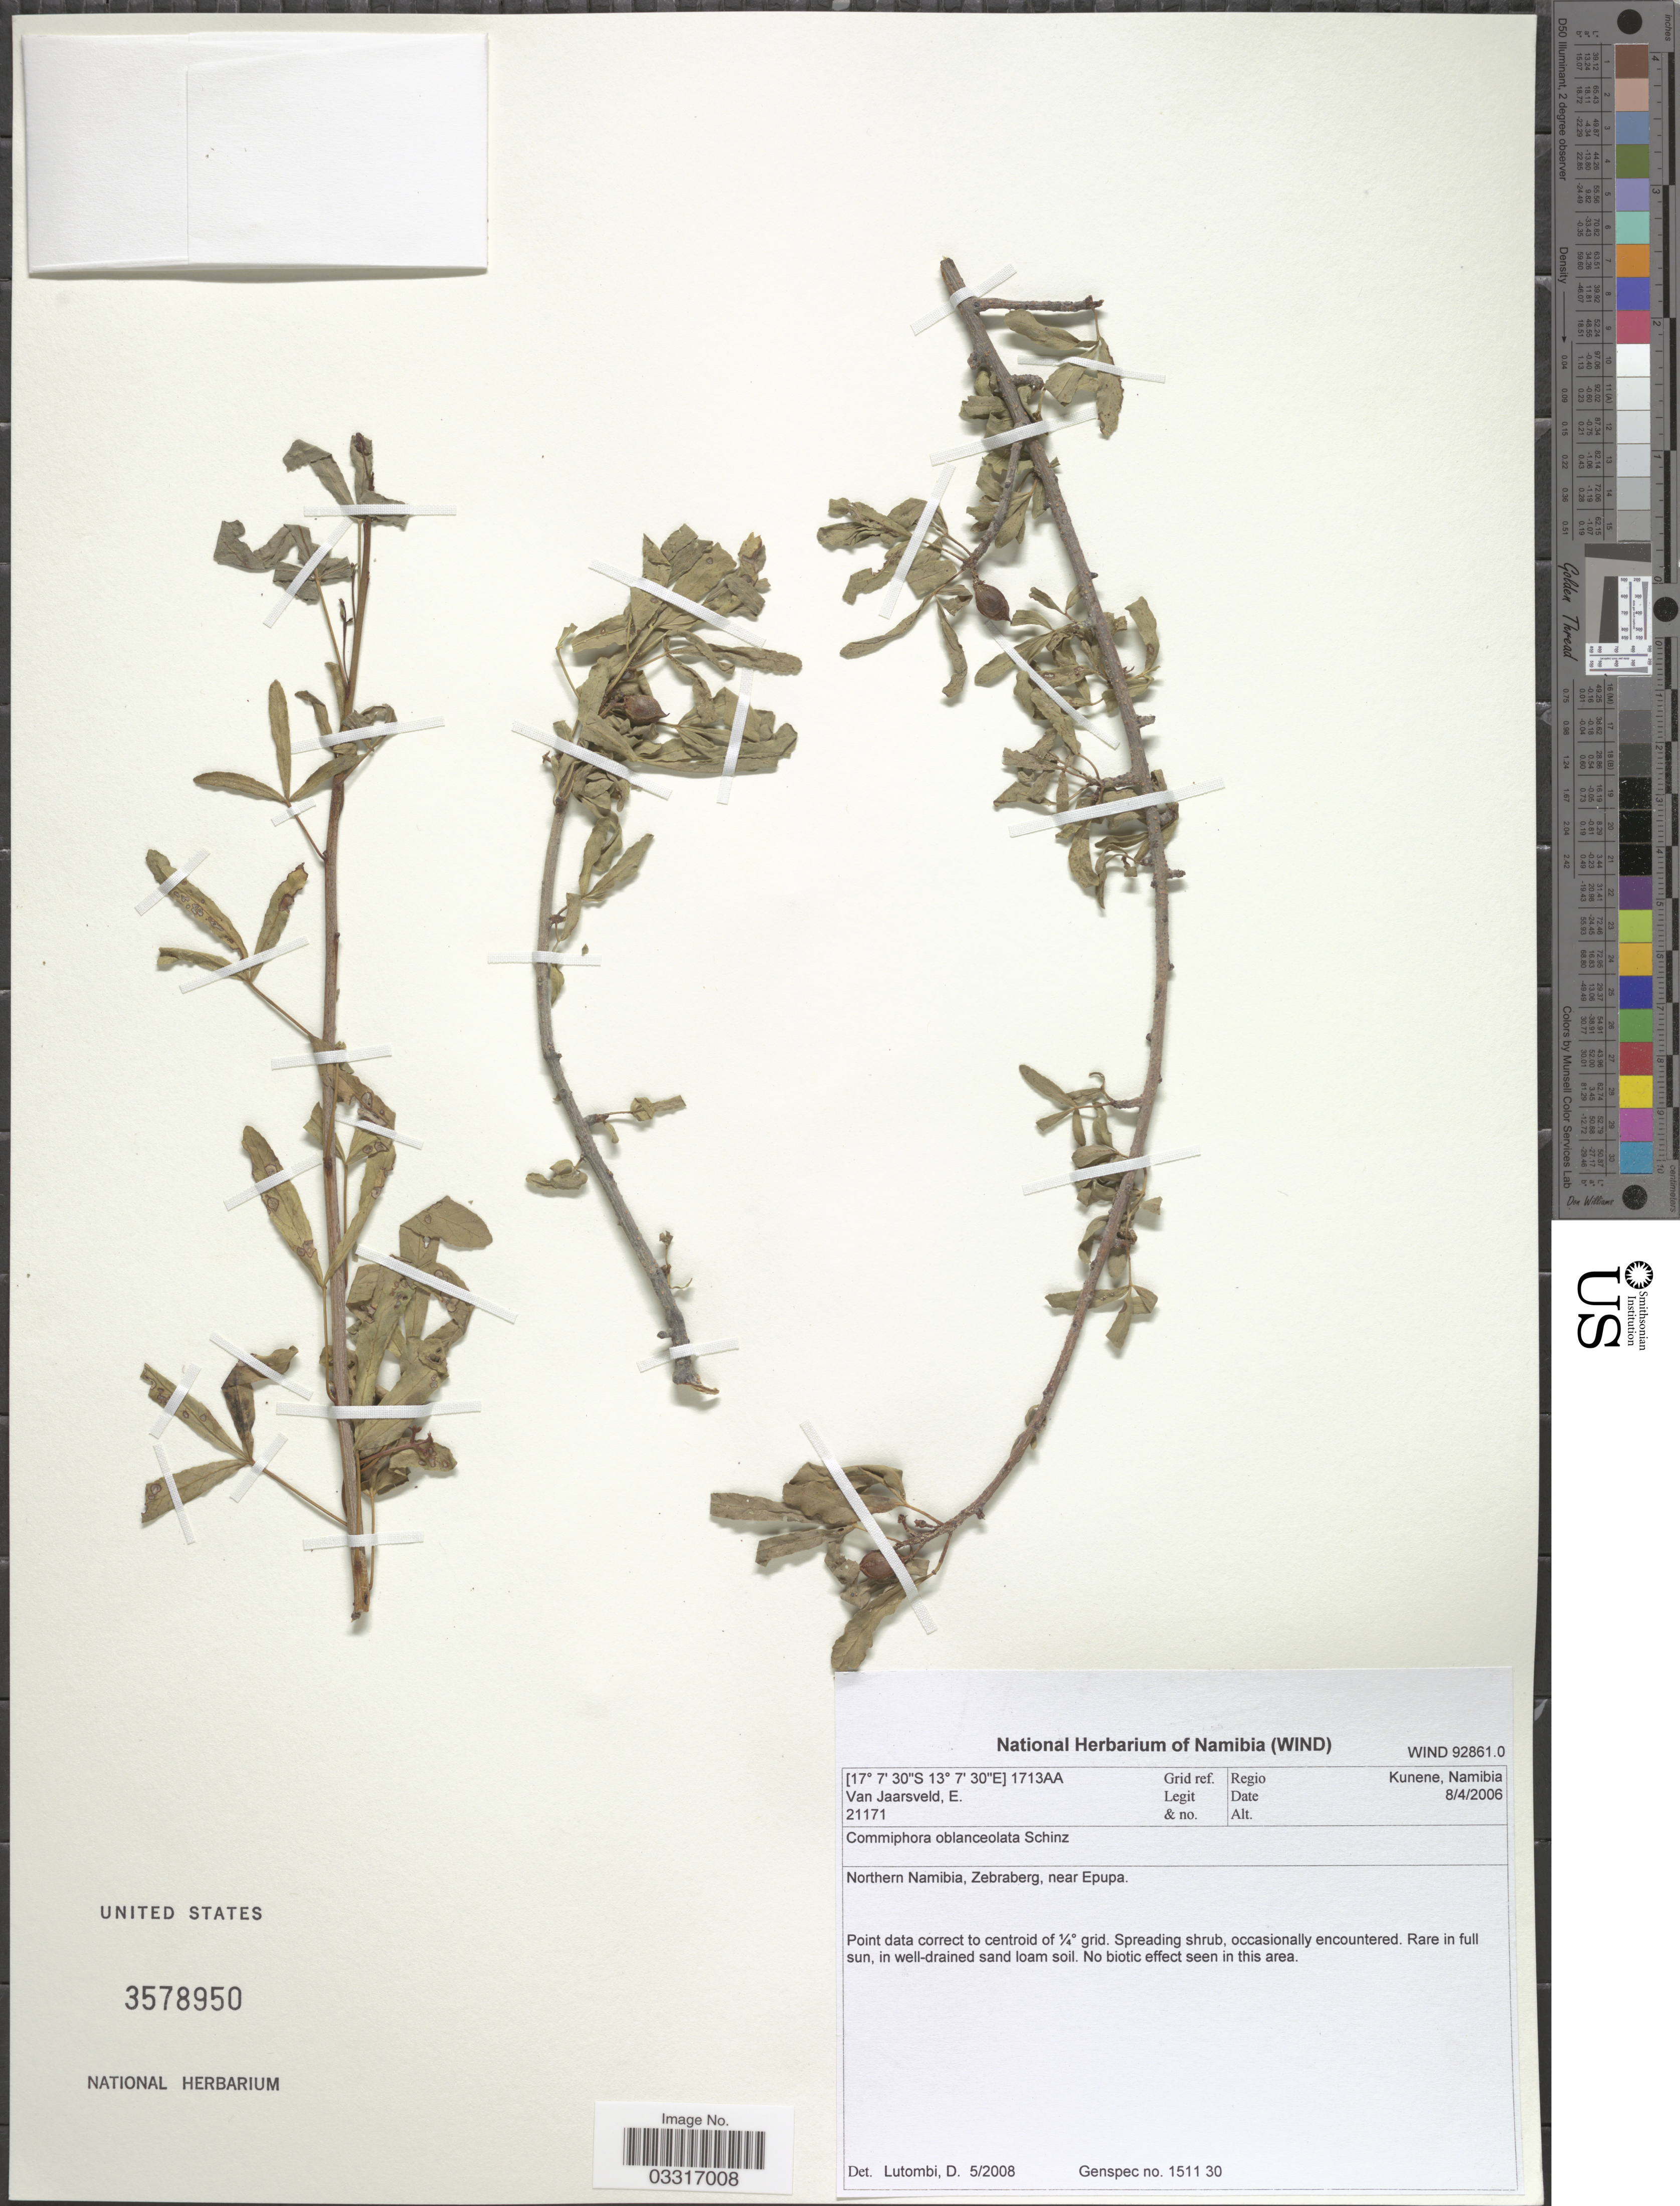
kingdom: Plantae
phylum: Tracheophyta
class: Magnoliopsida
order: Sapindales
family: Burseraceae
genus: Commiphora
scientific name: Commiphora oblanceolata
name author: Schinz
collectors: E. van Jaarsveld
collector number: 21171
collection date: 2006-04-08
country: Namibia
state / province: Kunene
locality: Regio Kunene, Namibia. Grid ref. 1713AA. Northern Namibia, Zebraberg, near Epupa.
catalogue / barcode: US 3578950